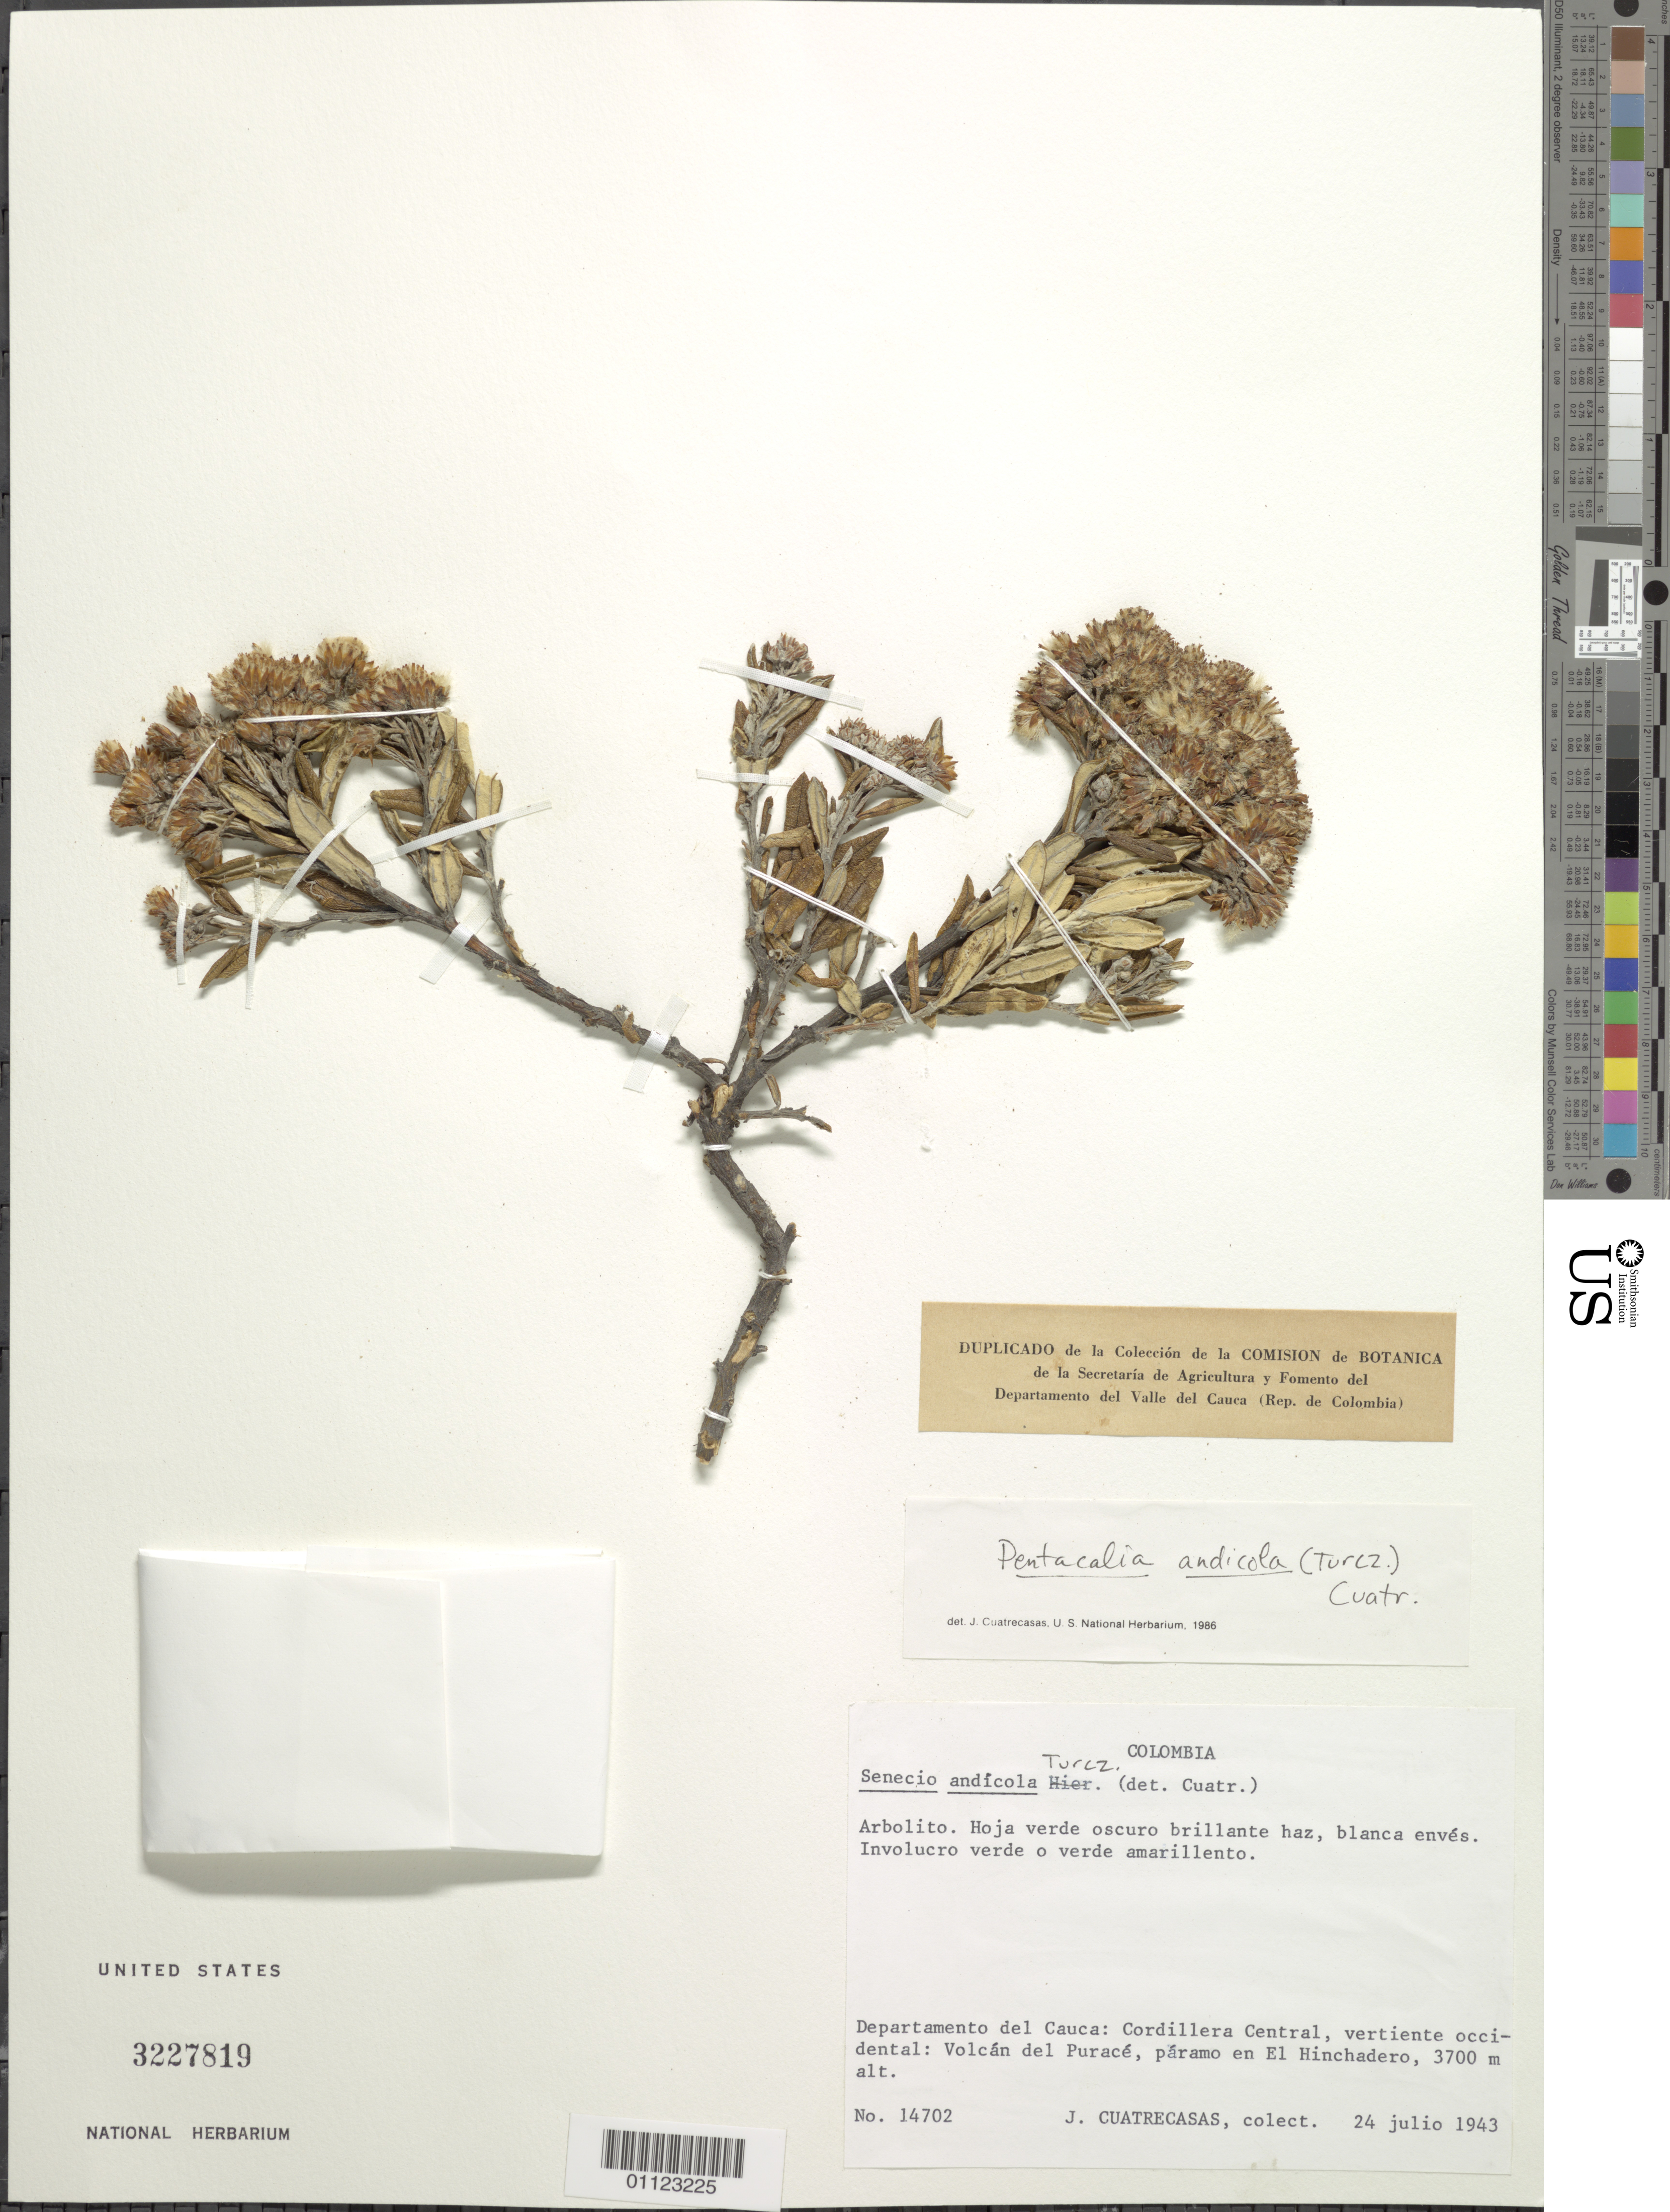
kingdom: Plantae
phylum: Tracheophyta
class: Magnoliopsida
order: Asterales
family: Asteraceae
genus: Pentacalia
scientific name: Pentacalia andicola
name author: (Turcz.) Cuatrec.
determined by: Cuatrecasas, J.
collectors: J. Cuatrecasas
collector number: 14702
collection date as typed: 24 Jul 1943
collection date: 1943-07-24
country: Colombia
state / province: Cauca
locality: Cordillera Central; vertiente occidental: Volcán del Puracé, páramo en El Hinchadero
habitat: Paramo.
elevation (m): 3700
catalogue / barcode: US 3227819